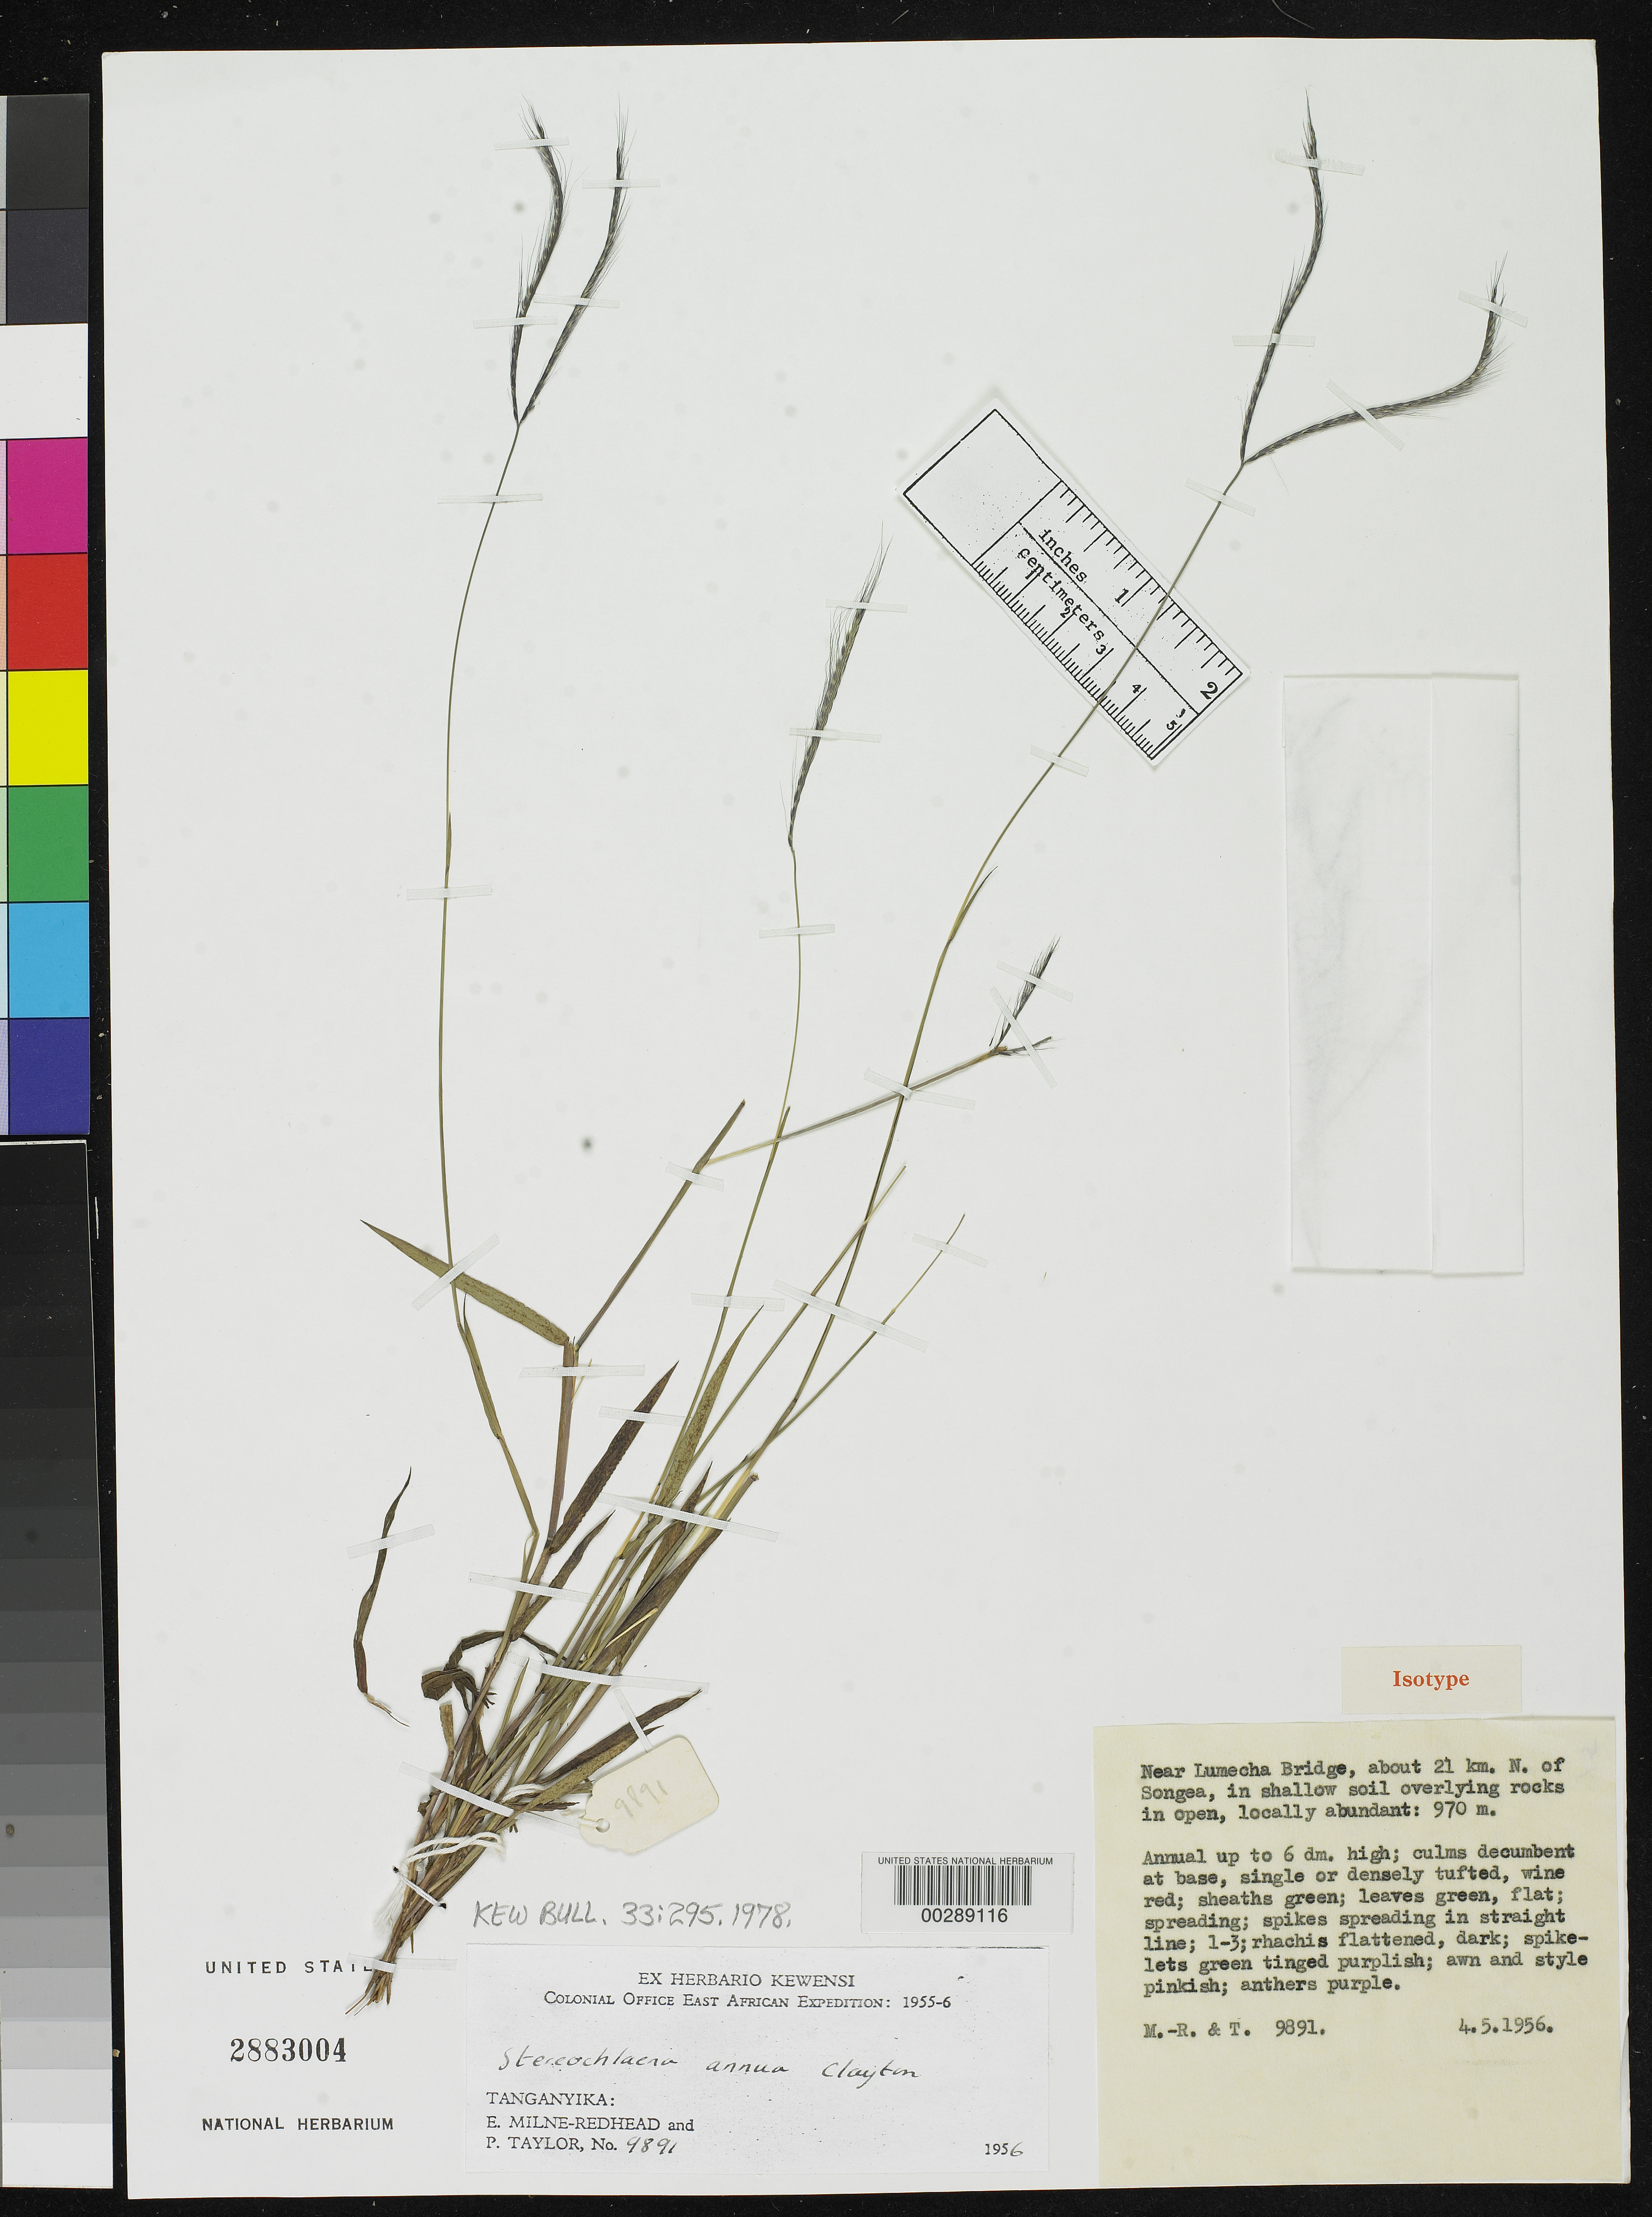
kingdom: Plantae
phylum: Tracheophyta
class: Liliopsida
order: Poales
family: Poaceae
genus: Stereochlaena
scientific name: Stereochlaena annua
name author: Clayton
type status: Isotype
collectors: E. W. Milne-Redhead & P. G. Taylor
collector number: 9891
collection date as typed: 04 May 1956 or 05 Apr 1956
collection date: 1956-04-05 or 1956-05-04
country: Tanzania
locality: Near Lumecha Bridge, ca. 21 km N of Songea.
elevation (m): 970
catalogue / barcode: US 2883004